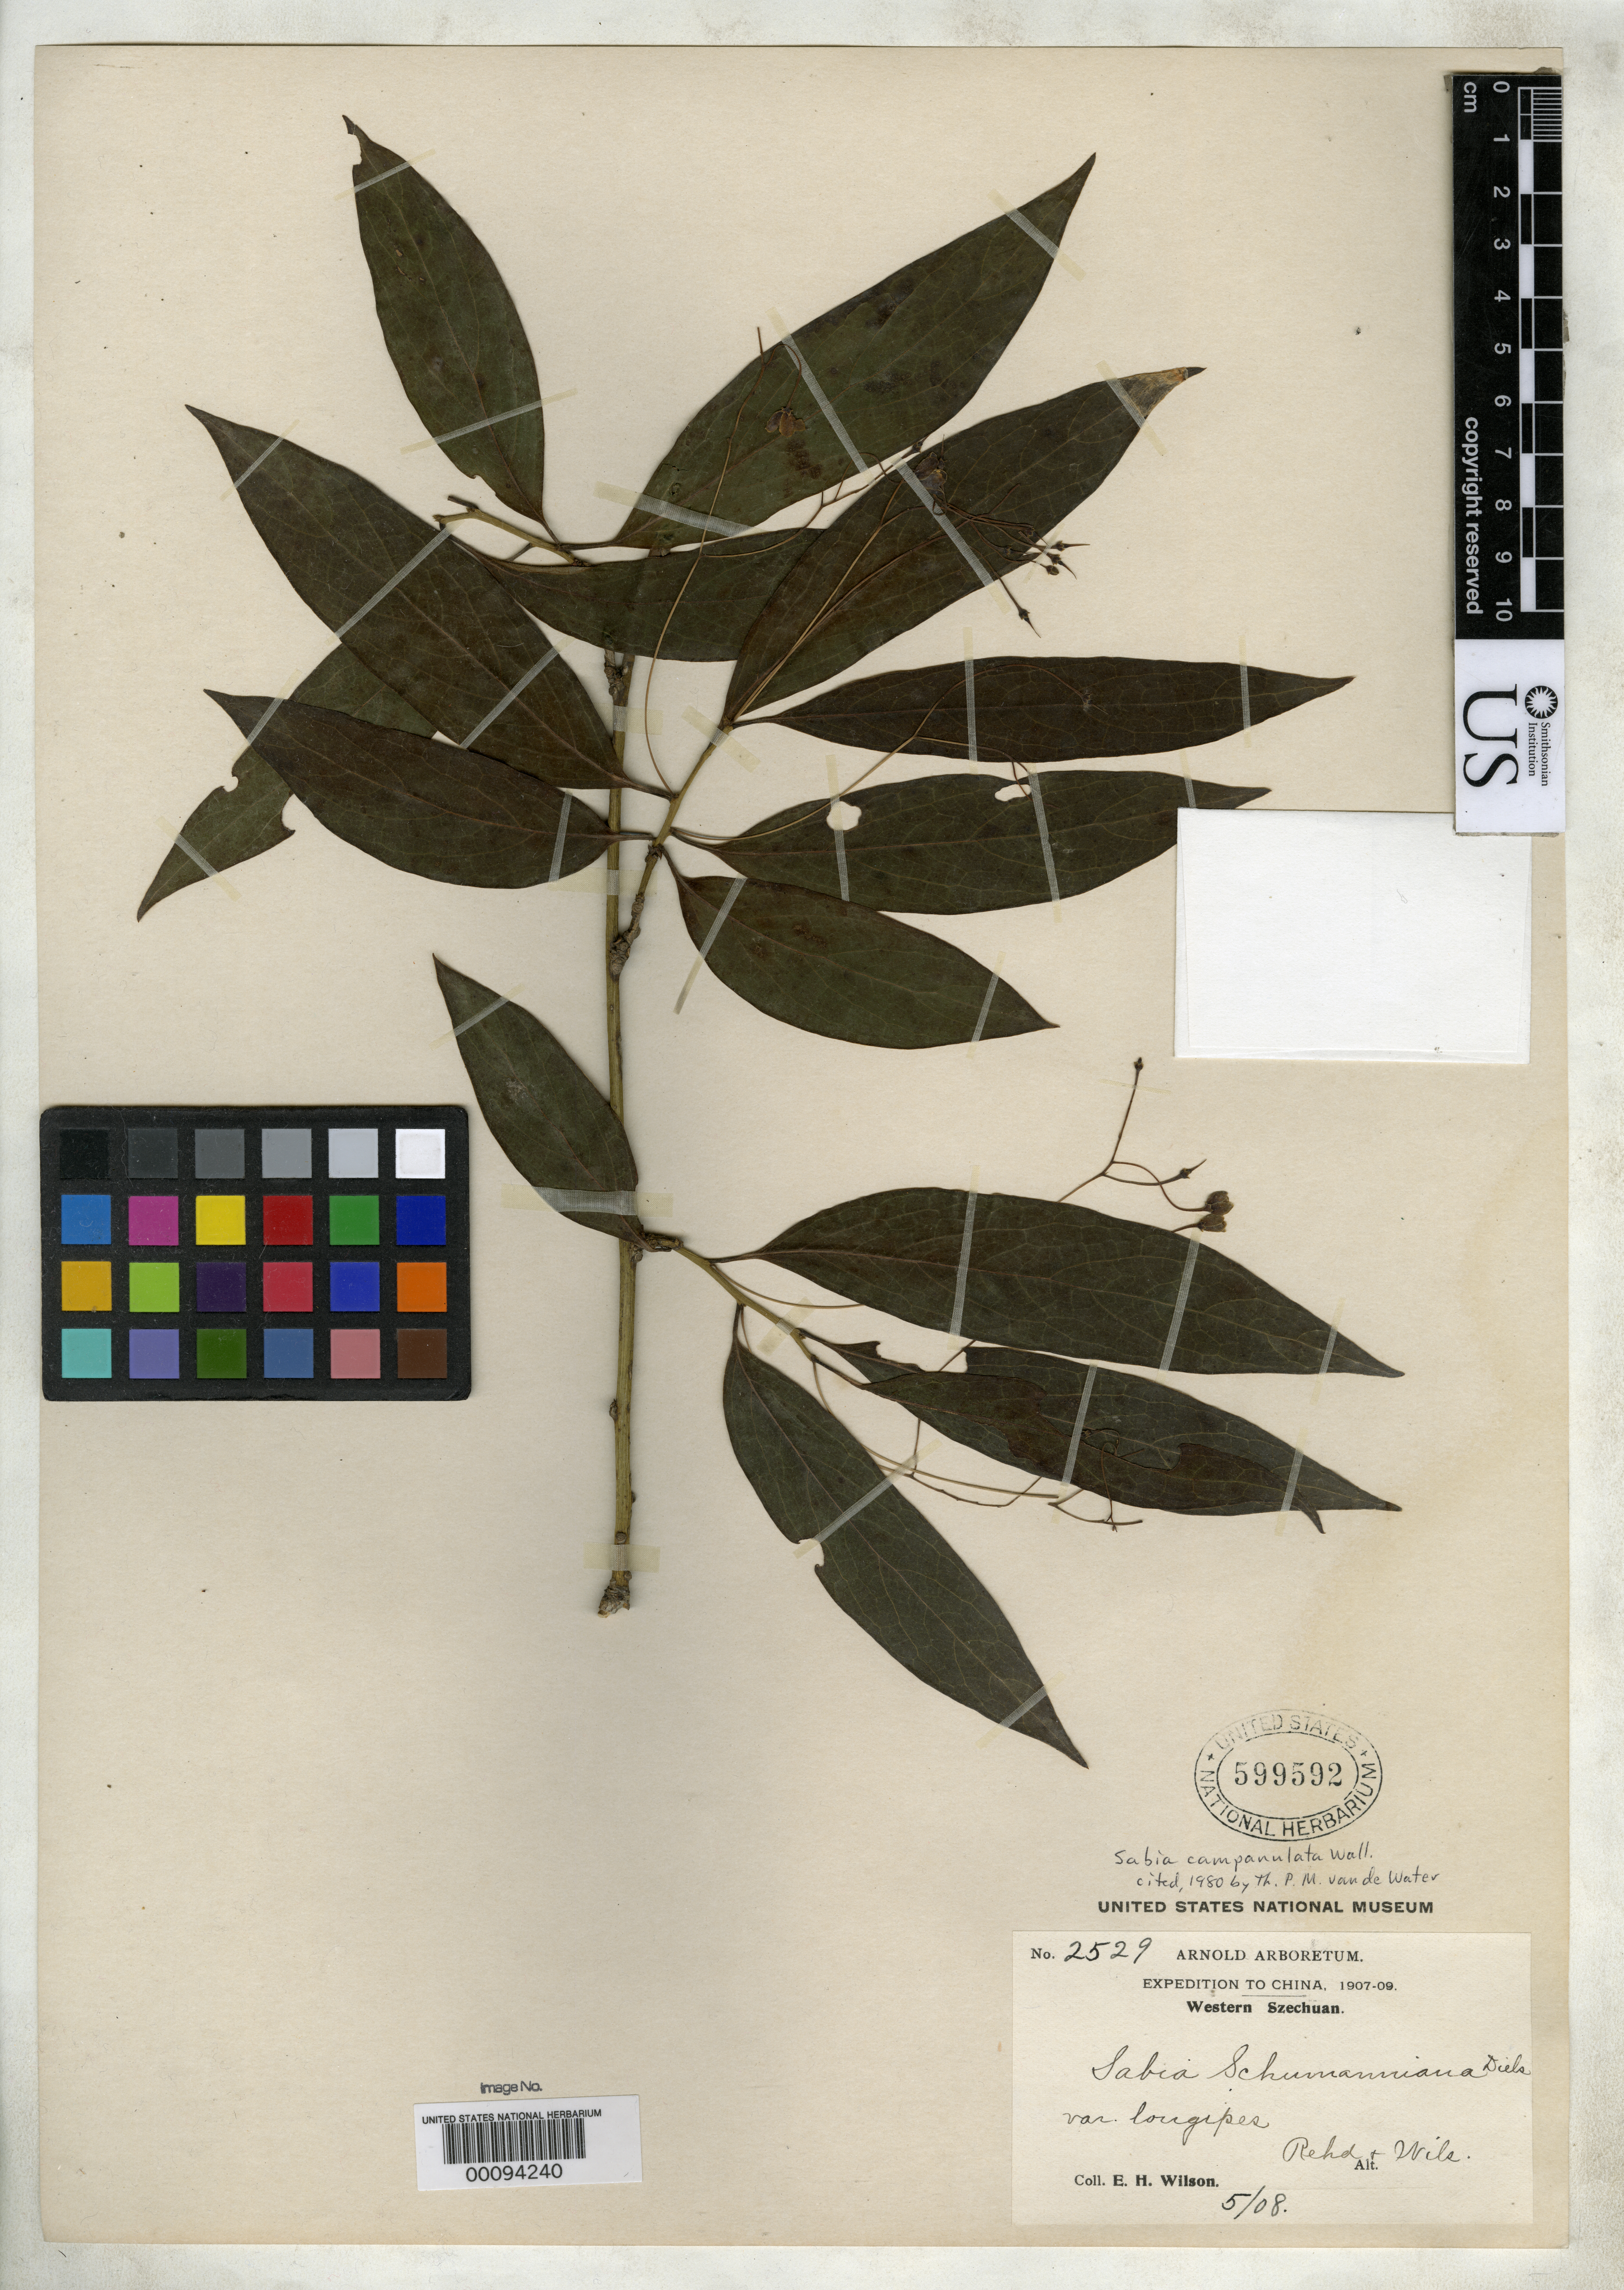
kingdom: Plantae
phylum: Tracheophyta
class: Magnoliopsida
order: Proteales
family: Sabiaceae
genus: Sabia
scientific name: Sabia schumanniana var. longipes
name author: Rehder & E.H. Wilson in Sarg.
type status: Isotype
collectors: E. H. Wilson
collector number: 2529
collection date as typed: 22 May 1908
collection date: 1908-05-22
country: China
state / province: Sichuan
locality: Chin-ting-shan.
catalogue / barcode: US 599592